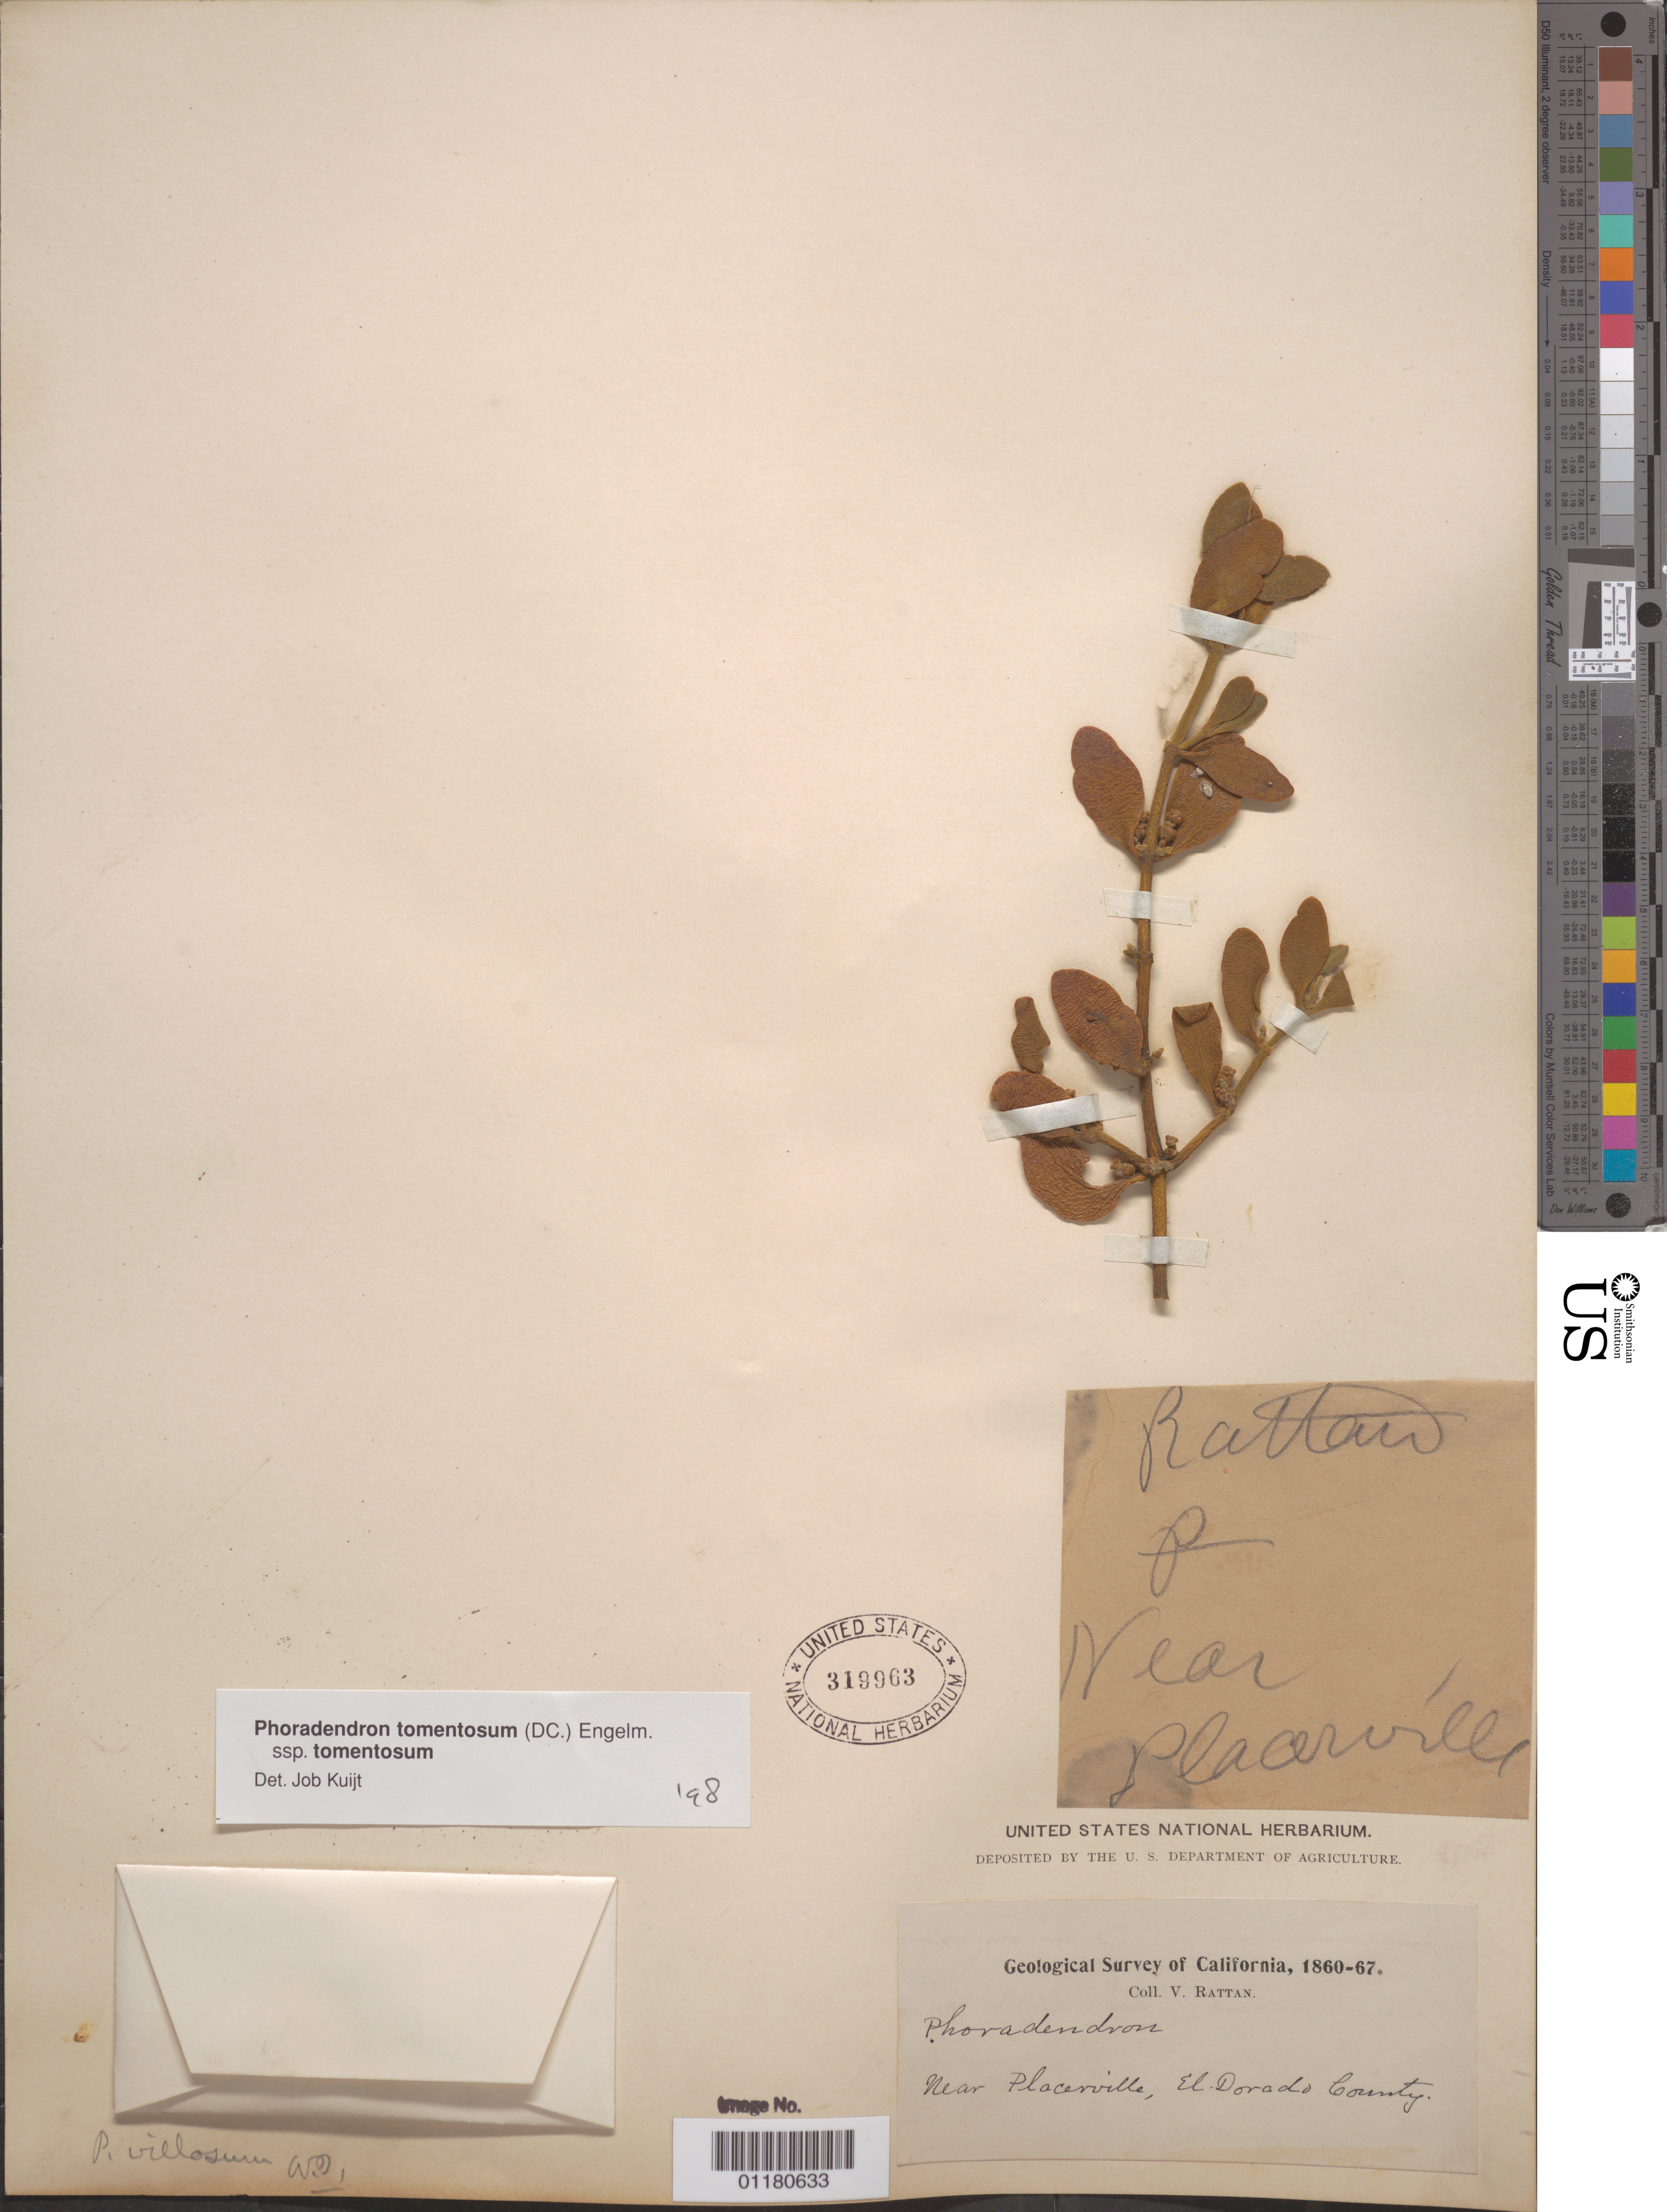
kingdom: Plantae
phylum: Tracheophyta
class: Magnoliopsida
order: Santalales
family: Viscaceae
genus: Phoradendron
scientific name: Phoradendron tomentosum subsp. tomentosum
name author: DC.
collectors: V. Rattan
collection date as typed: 1860 to -- --- 1867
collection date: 1860/1867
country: United States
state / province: California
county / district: El Dorado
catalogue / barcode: US 319963